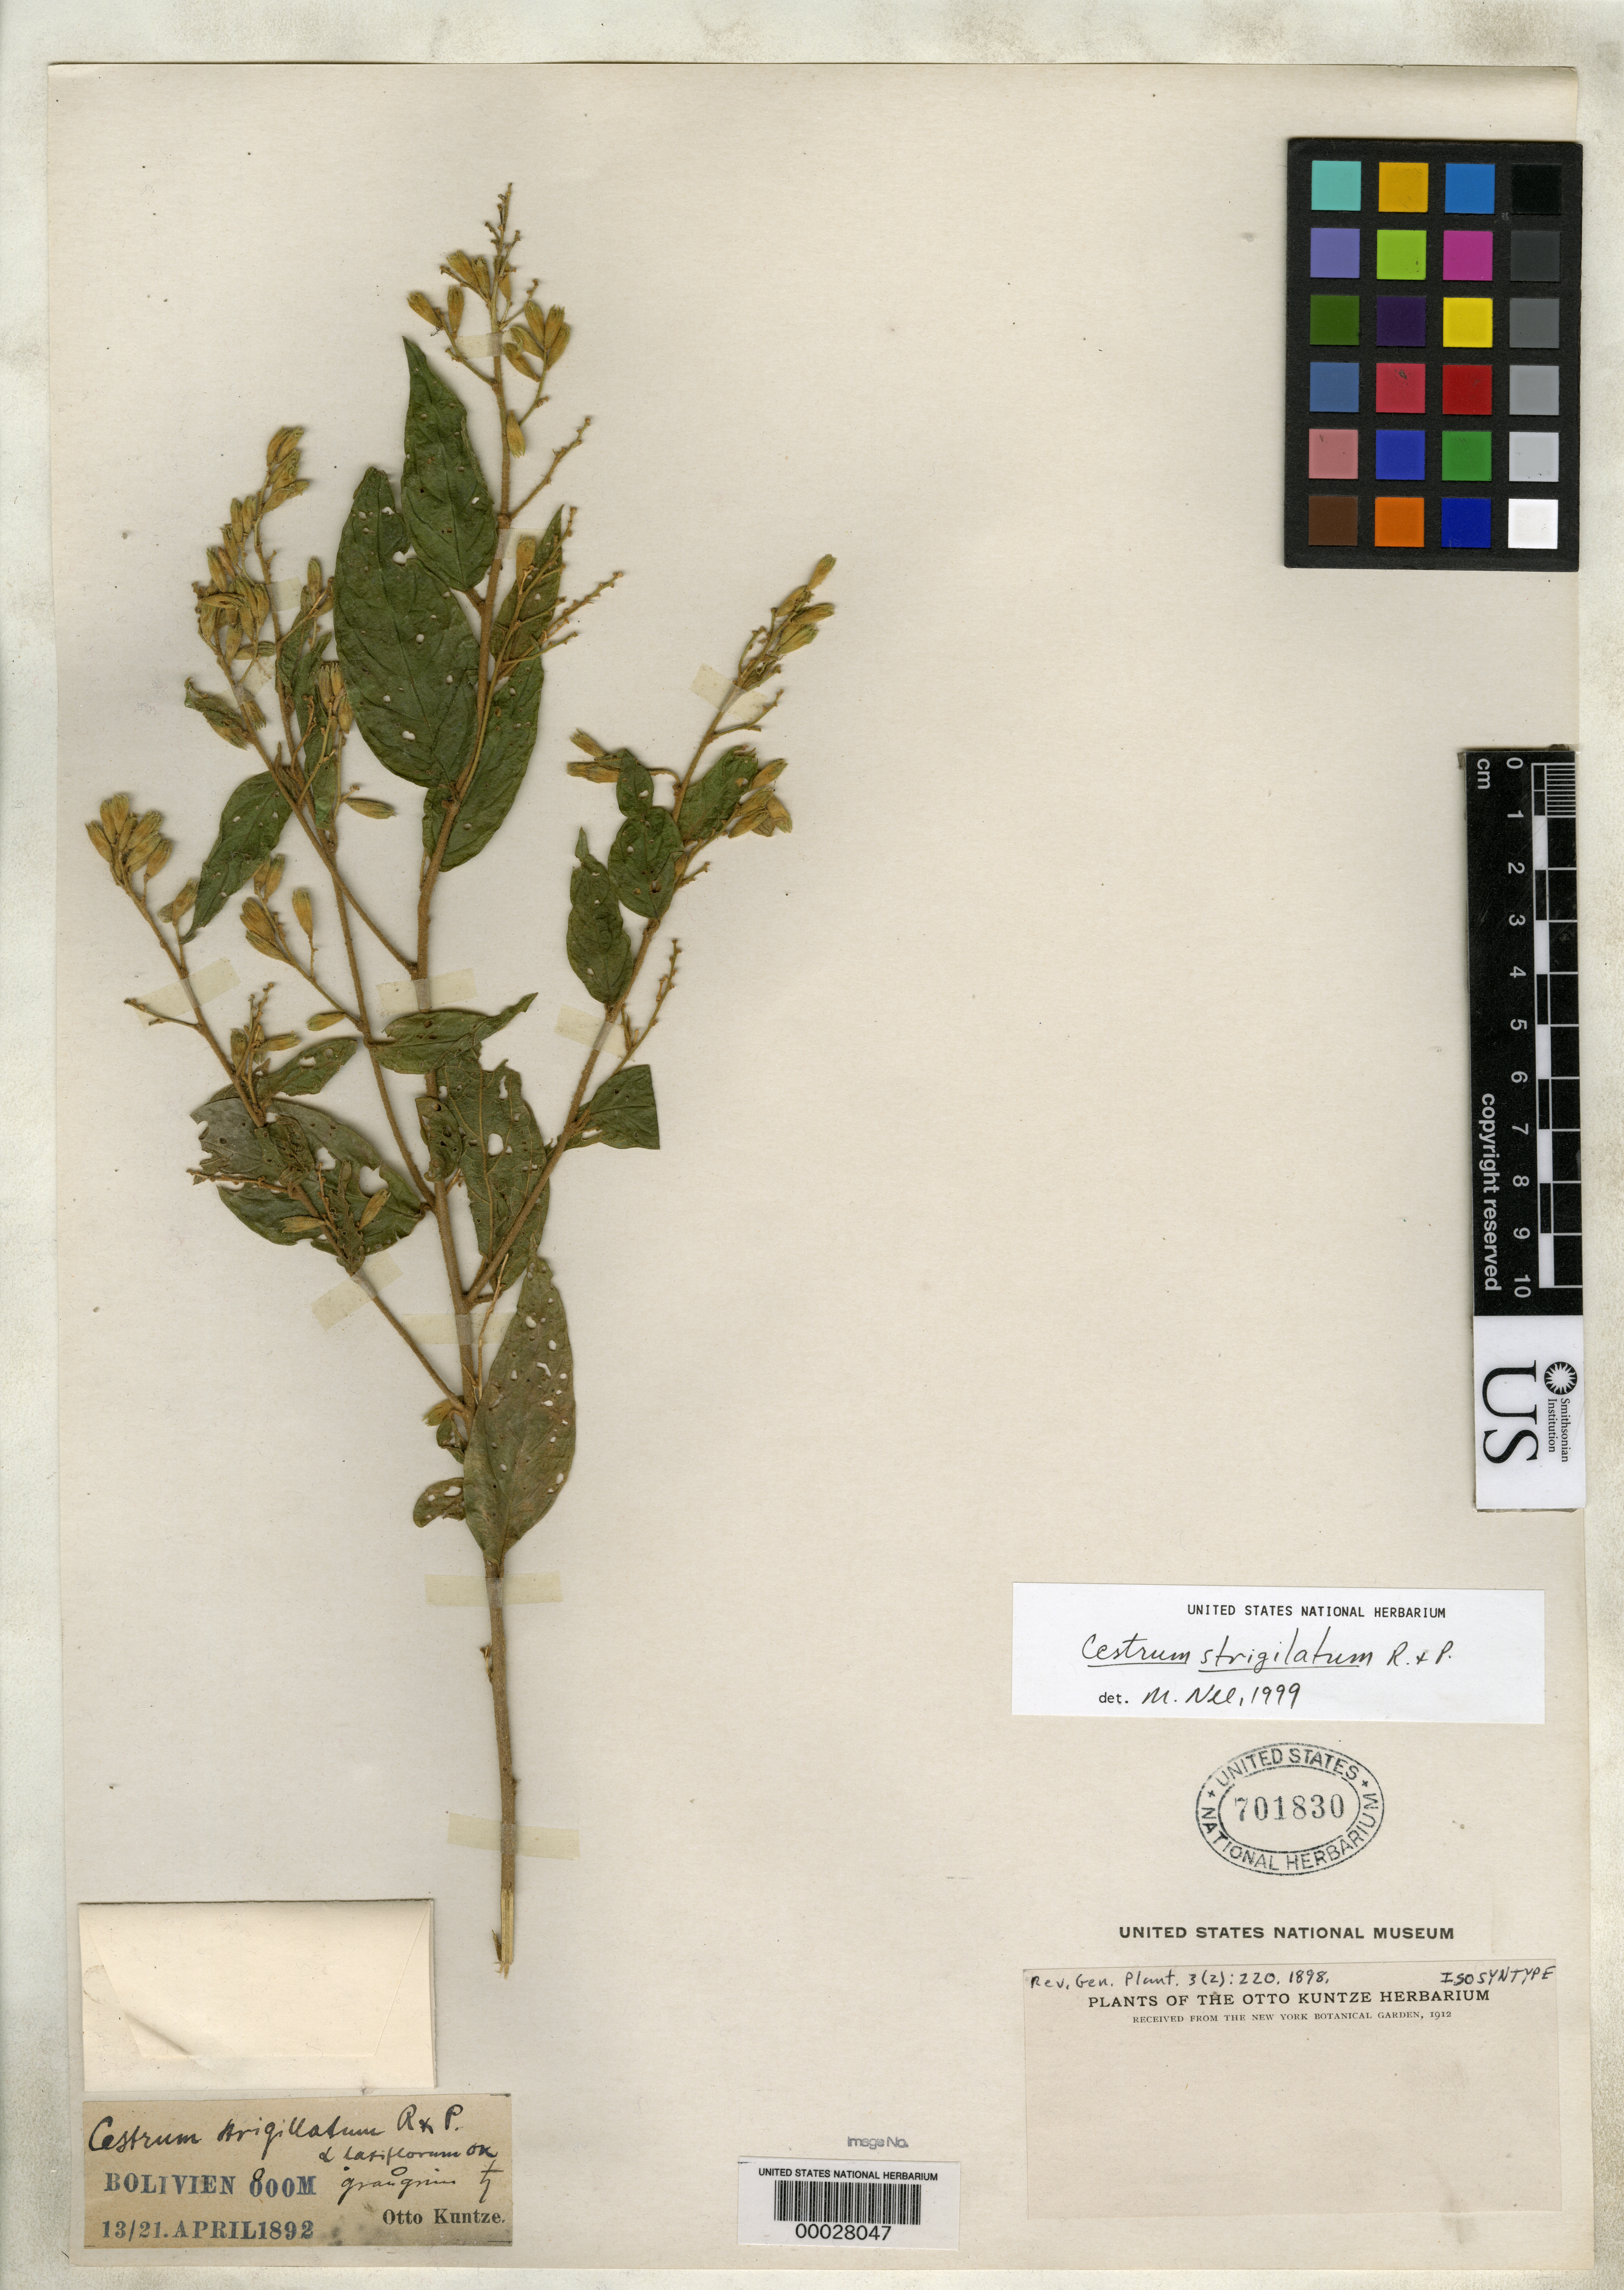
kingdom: Plantae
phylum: Tracheophyta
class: Magnoliopsida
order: Solanales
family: Solanaceae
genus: Cestrum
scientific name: Cestrum strigillatum var. laxiflorum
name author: Kuntze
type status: Isosyntype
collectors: C.E.O. Kuntze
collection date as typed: Apr 1892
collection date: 1892-04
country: Bolivia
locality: Mapiri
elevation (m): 800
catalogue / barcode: US 701830